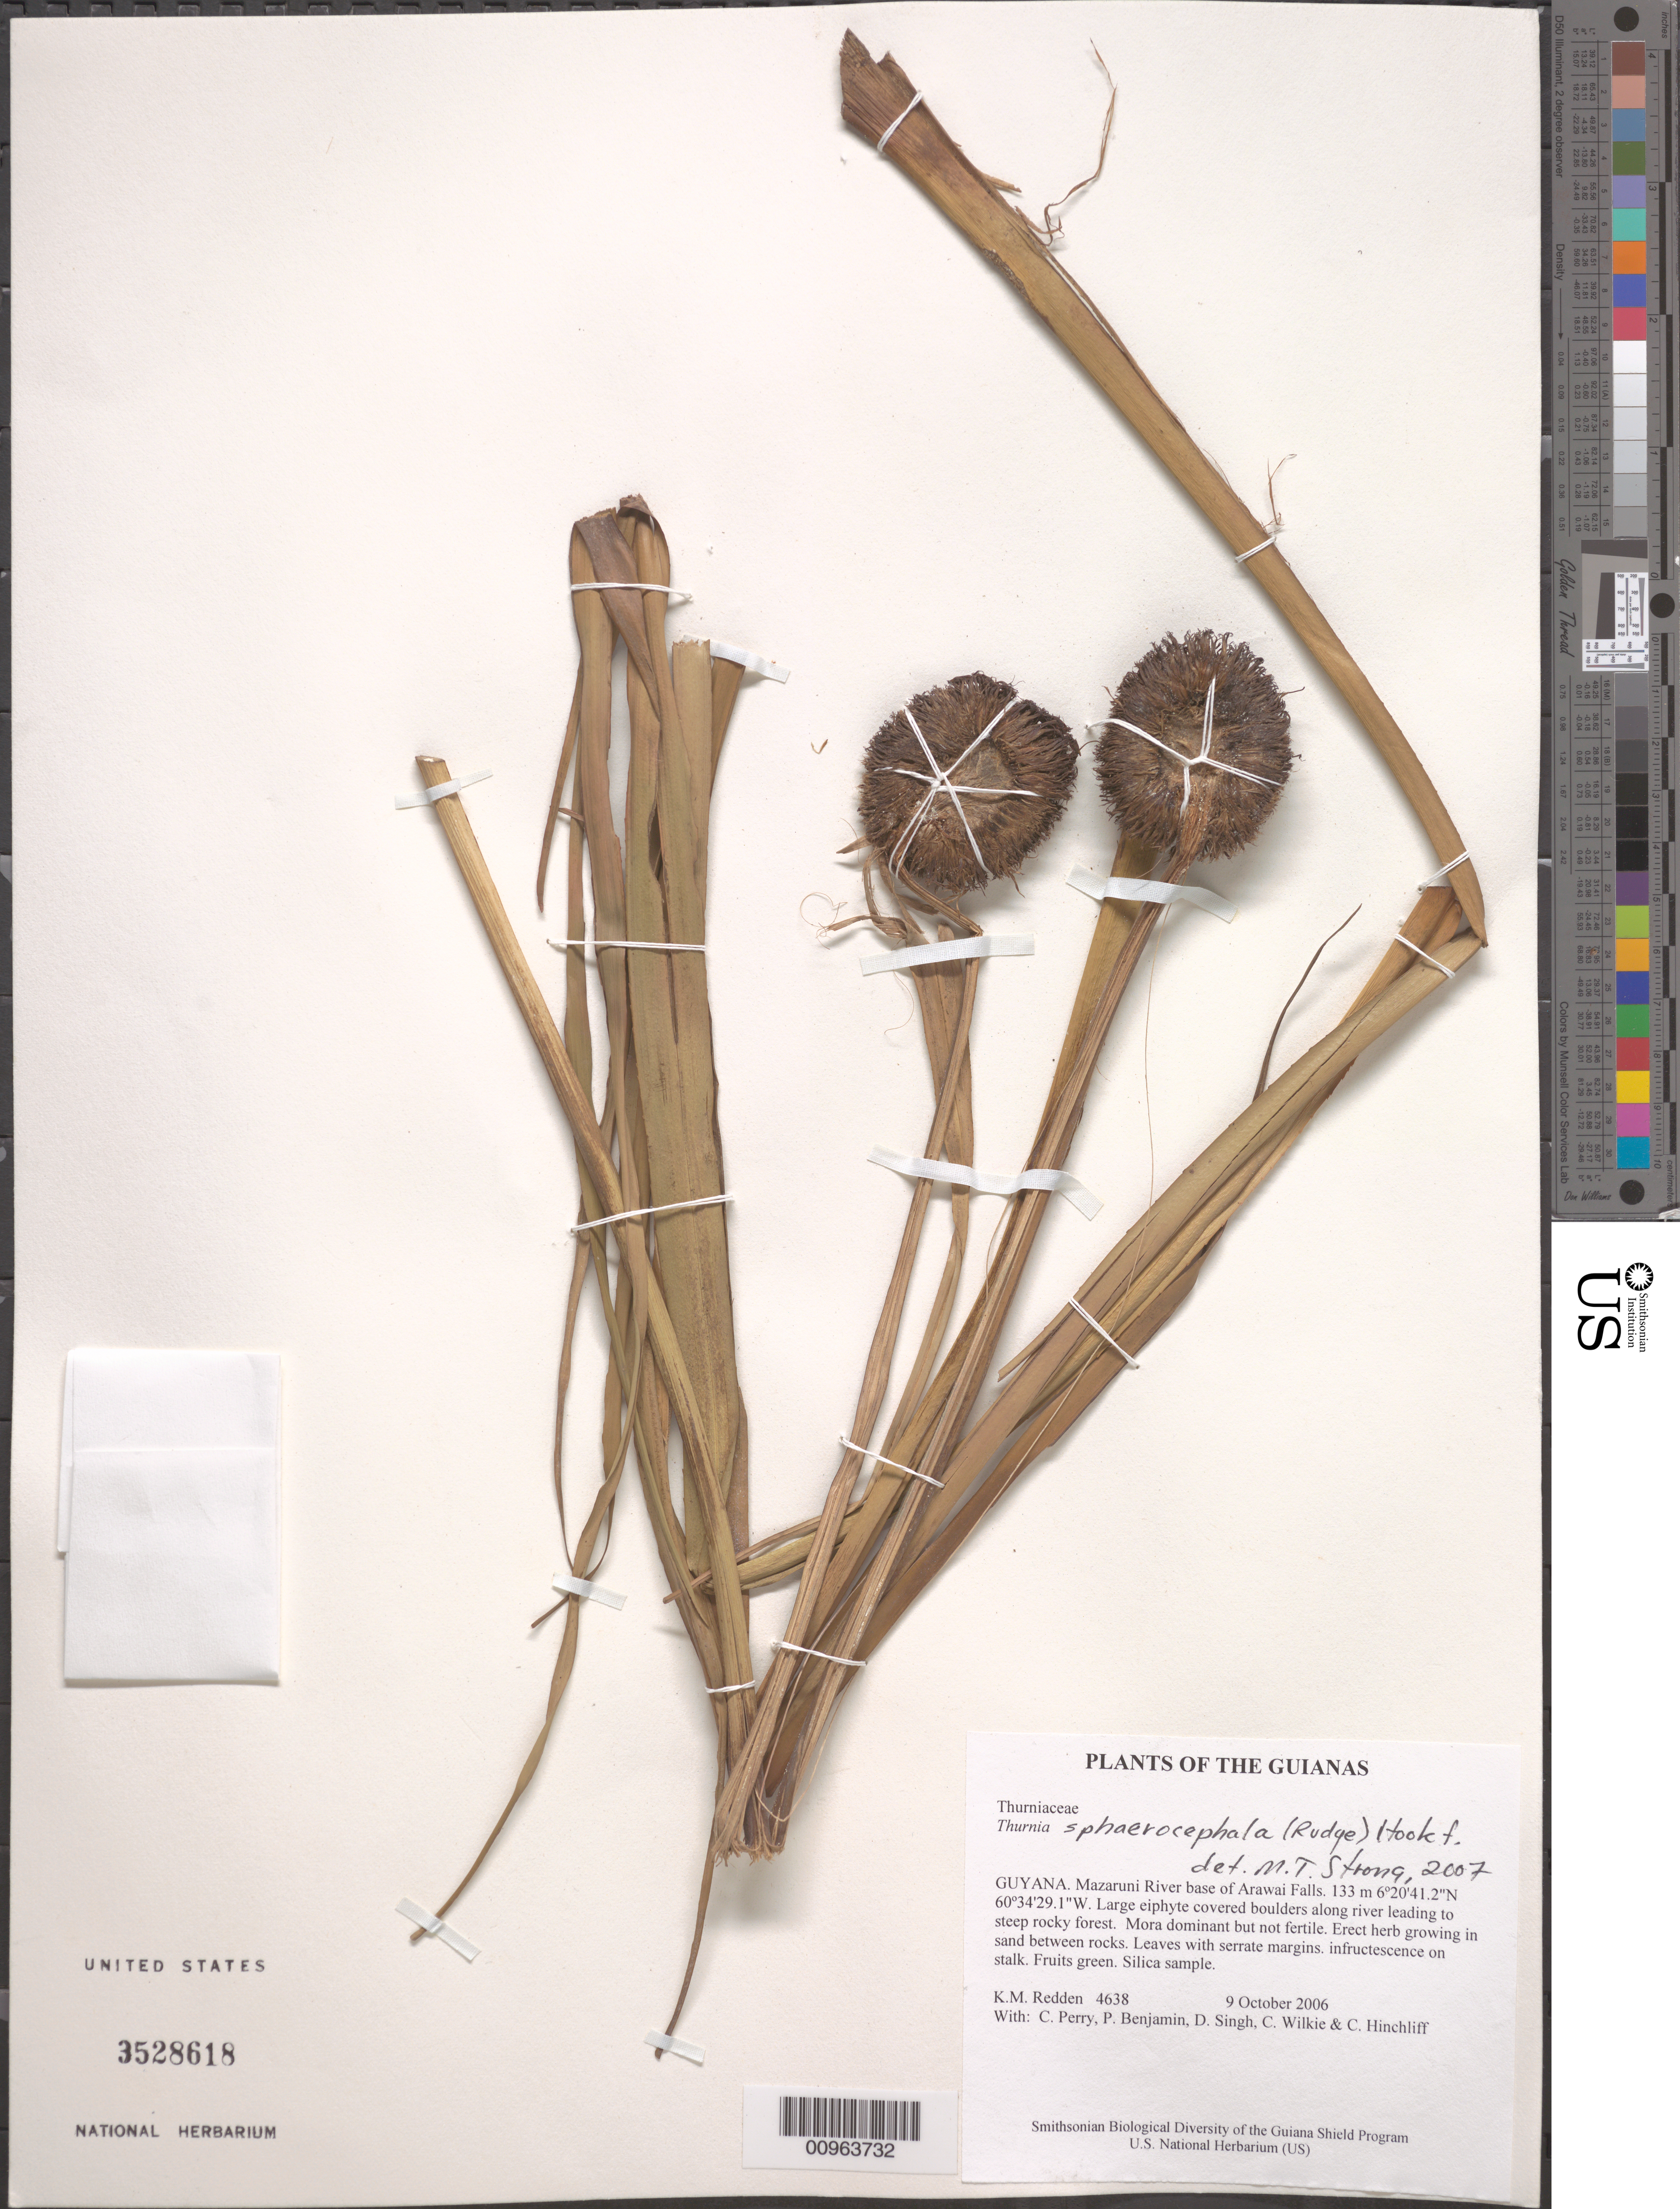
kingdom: Plantae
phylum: Tracheophyta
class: Liliopsida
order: Poales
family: Thurniaceae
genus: Thurnia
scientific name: Thurnia sphaerocephala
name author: (Rudge) Hook. f.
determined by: Strong, M. T., (US), Smithsonian Institution - National Museum of Natural History (UNITED STATES)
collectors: K. M. Redden, C. Perry, P. Benjamin, D. Singh, C. Wilkie & C. E. Hinchliff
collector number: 4638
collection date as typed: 9 October 2006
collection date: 2006-10-09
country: Guyana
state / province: Cuyuni-Mazaruni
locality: Mazaruni River base of Arawai Falls.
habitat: Large epiphyte covered boulders along river leading to steep rocky forest. Mora dominant but not fertile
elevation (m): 133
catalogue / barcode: US 3528618